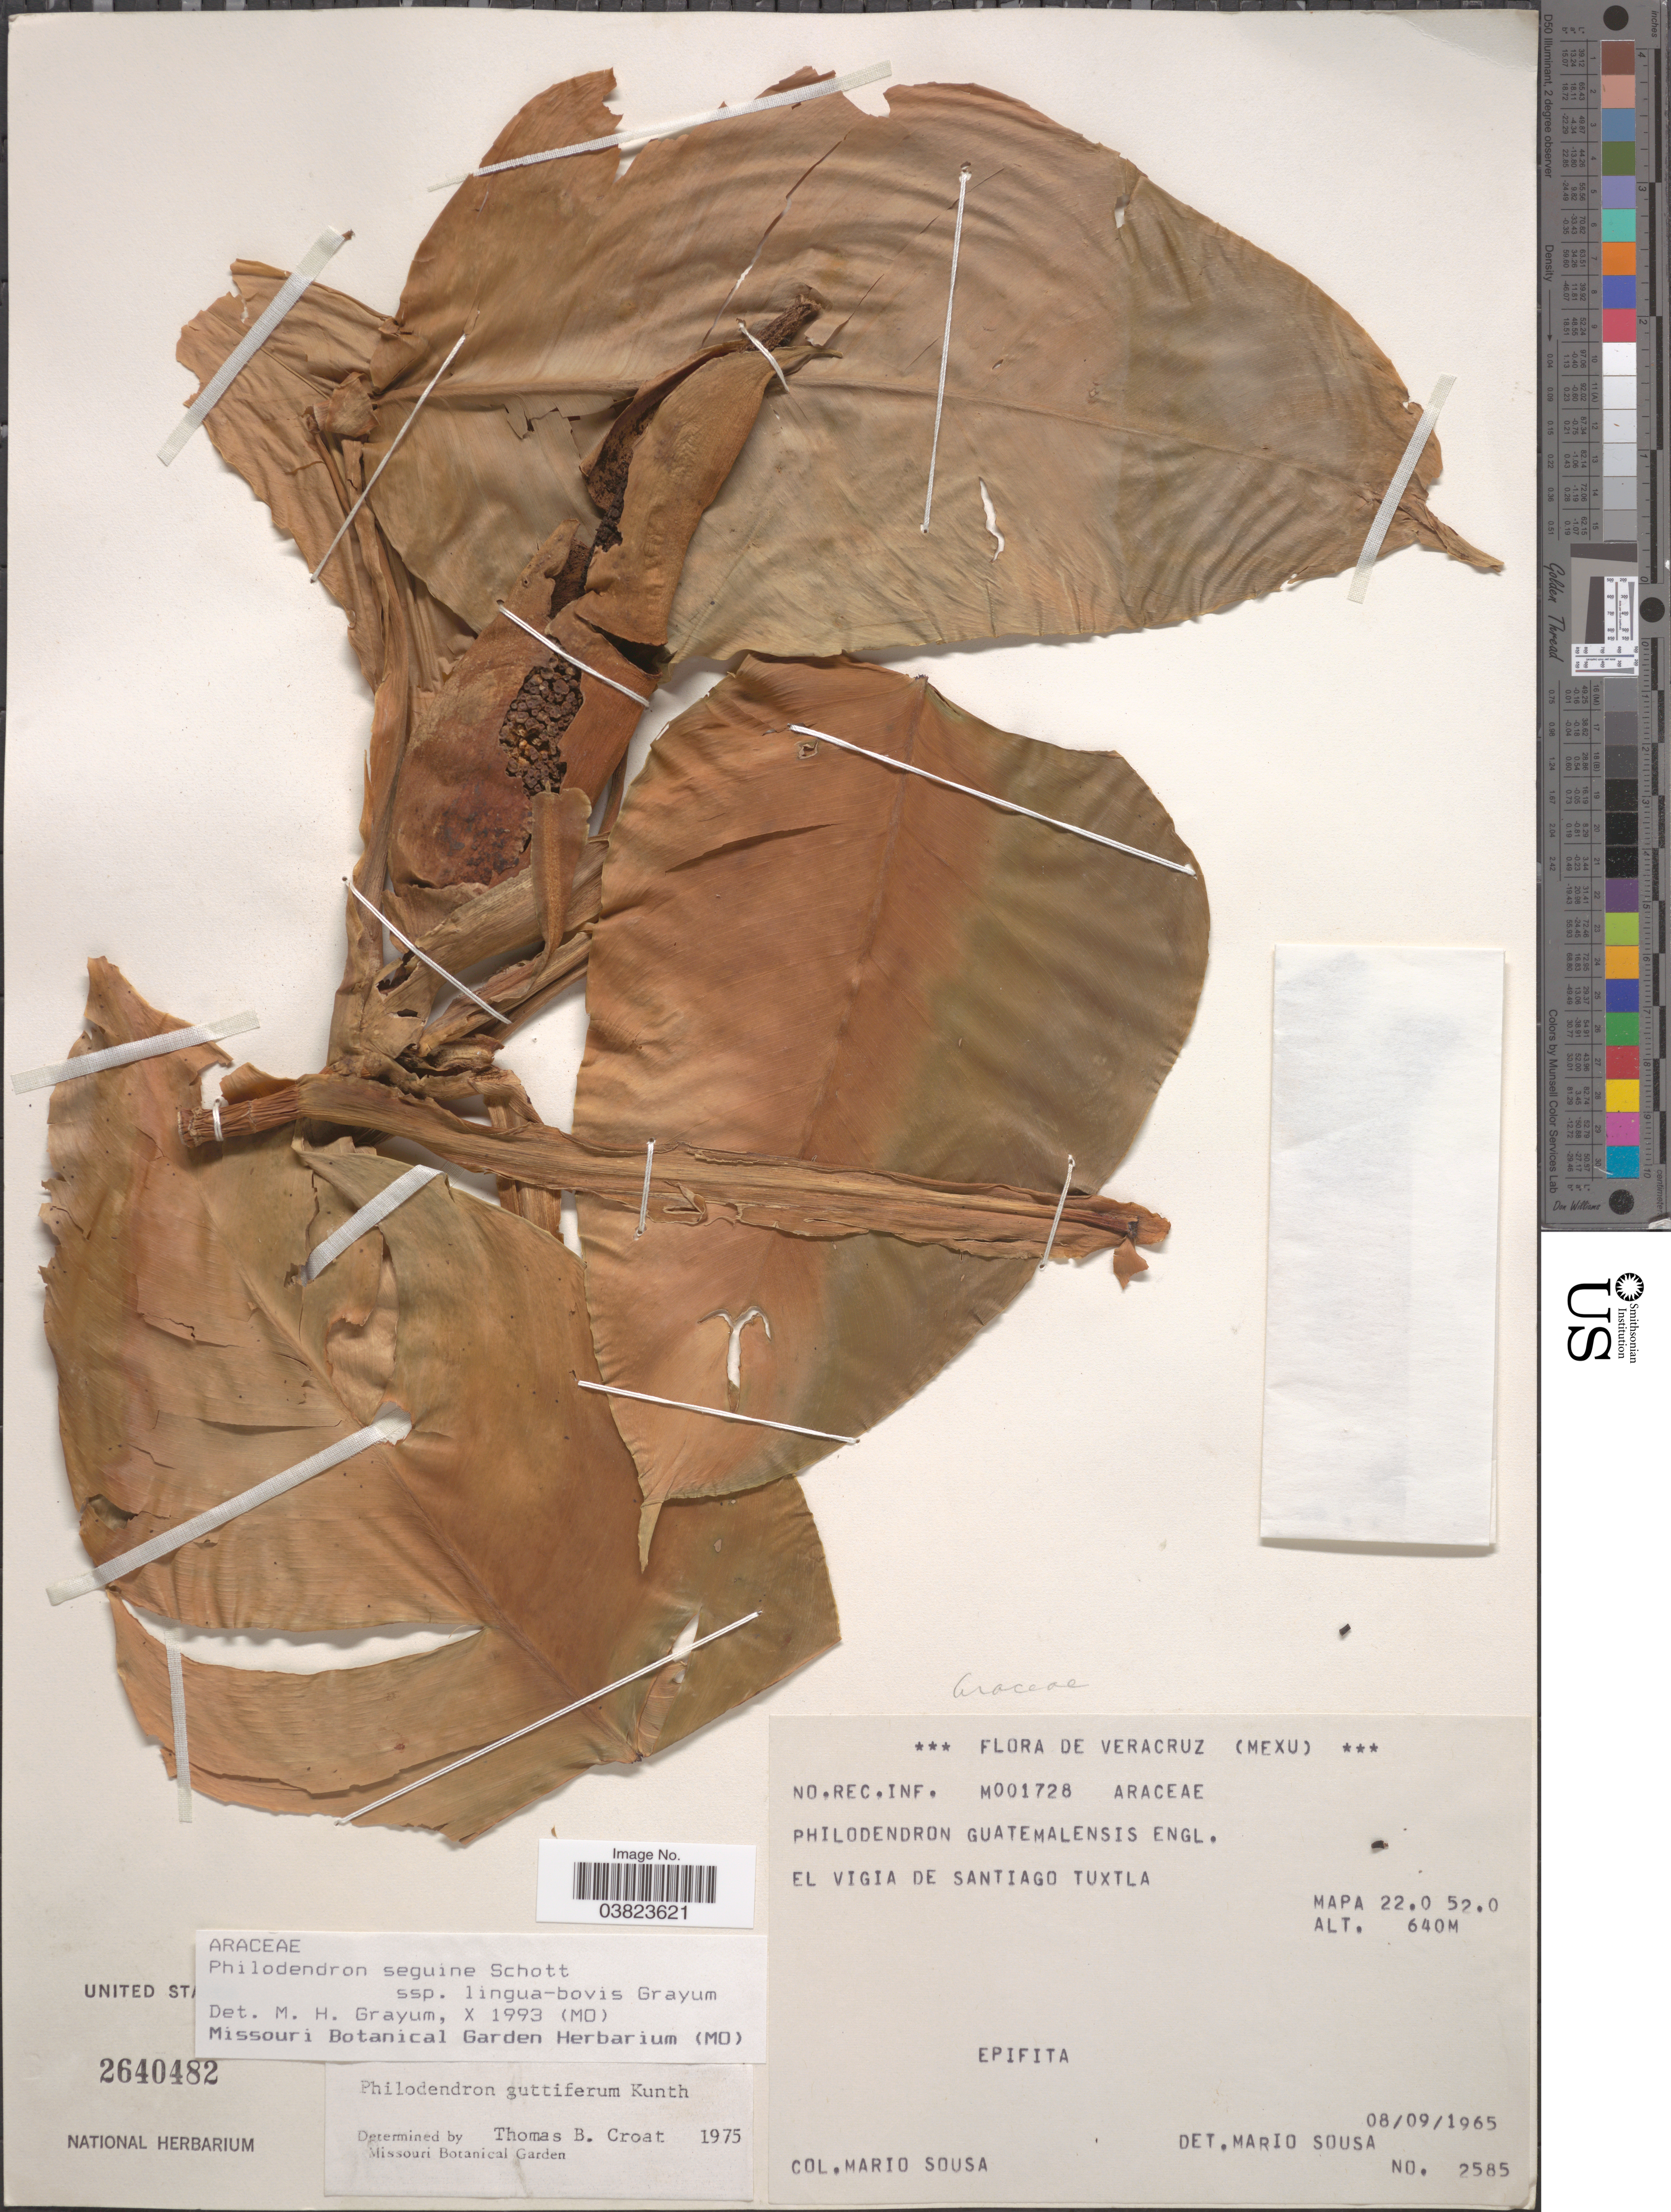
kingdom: Plantae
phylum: Tracheophyta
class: Liliopsida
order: Alismatales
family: Araceae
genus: Philodendron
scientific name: Philodendron seguine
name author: Schott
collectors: M. Sousa S.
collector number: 2585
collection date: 1965-09-08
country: Mexico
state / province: Veracruz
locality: Veracruz. El Vigia de Santiago Tuxtla. Mapa 22.0 52.0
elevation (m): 640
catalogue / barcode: US 2640482